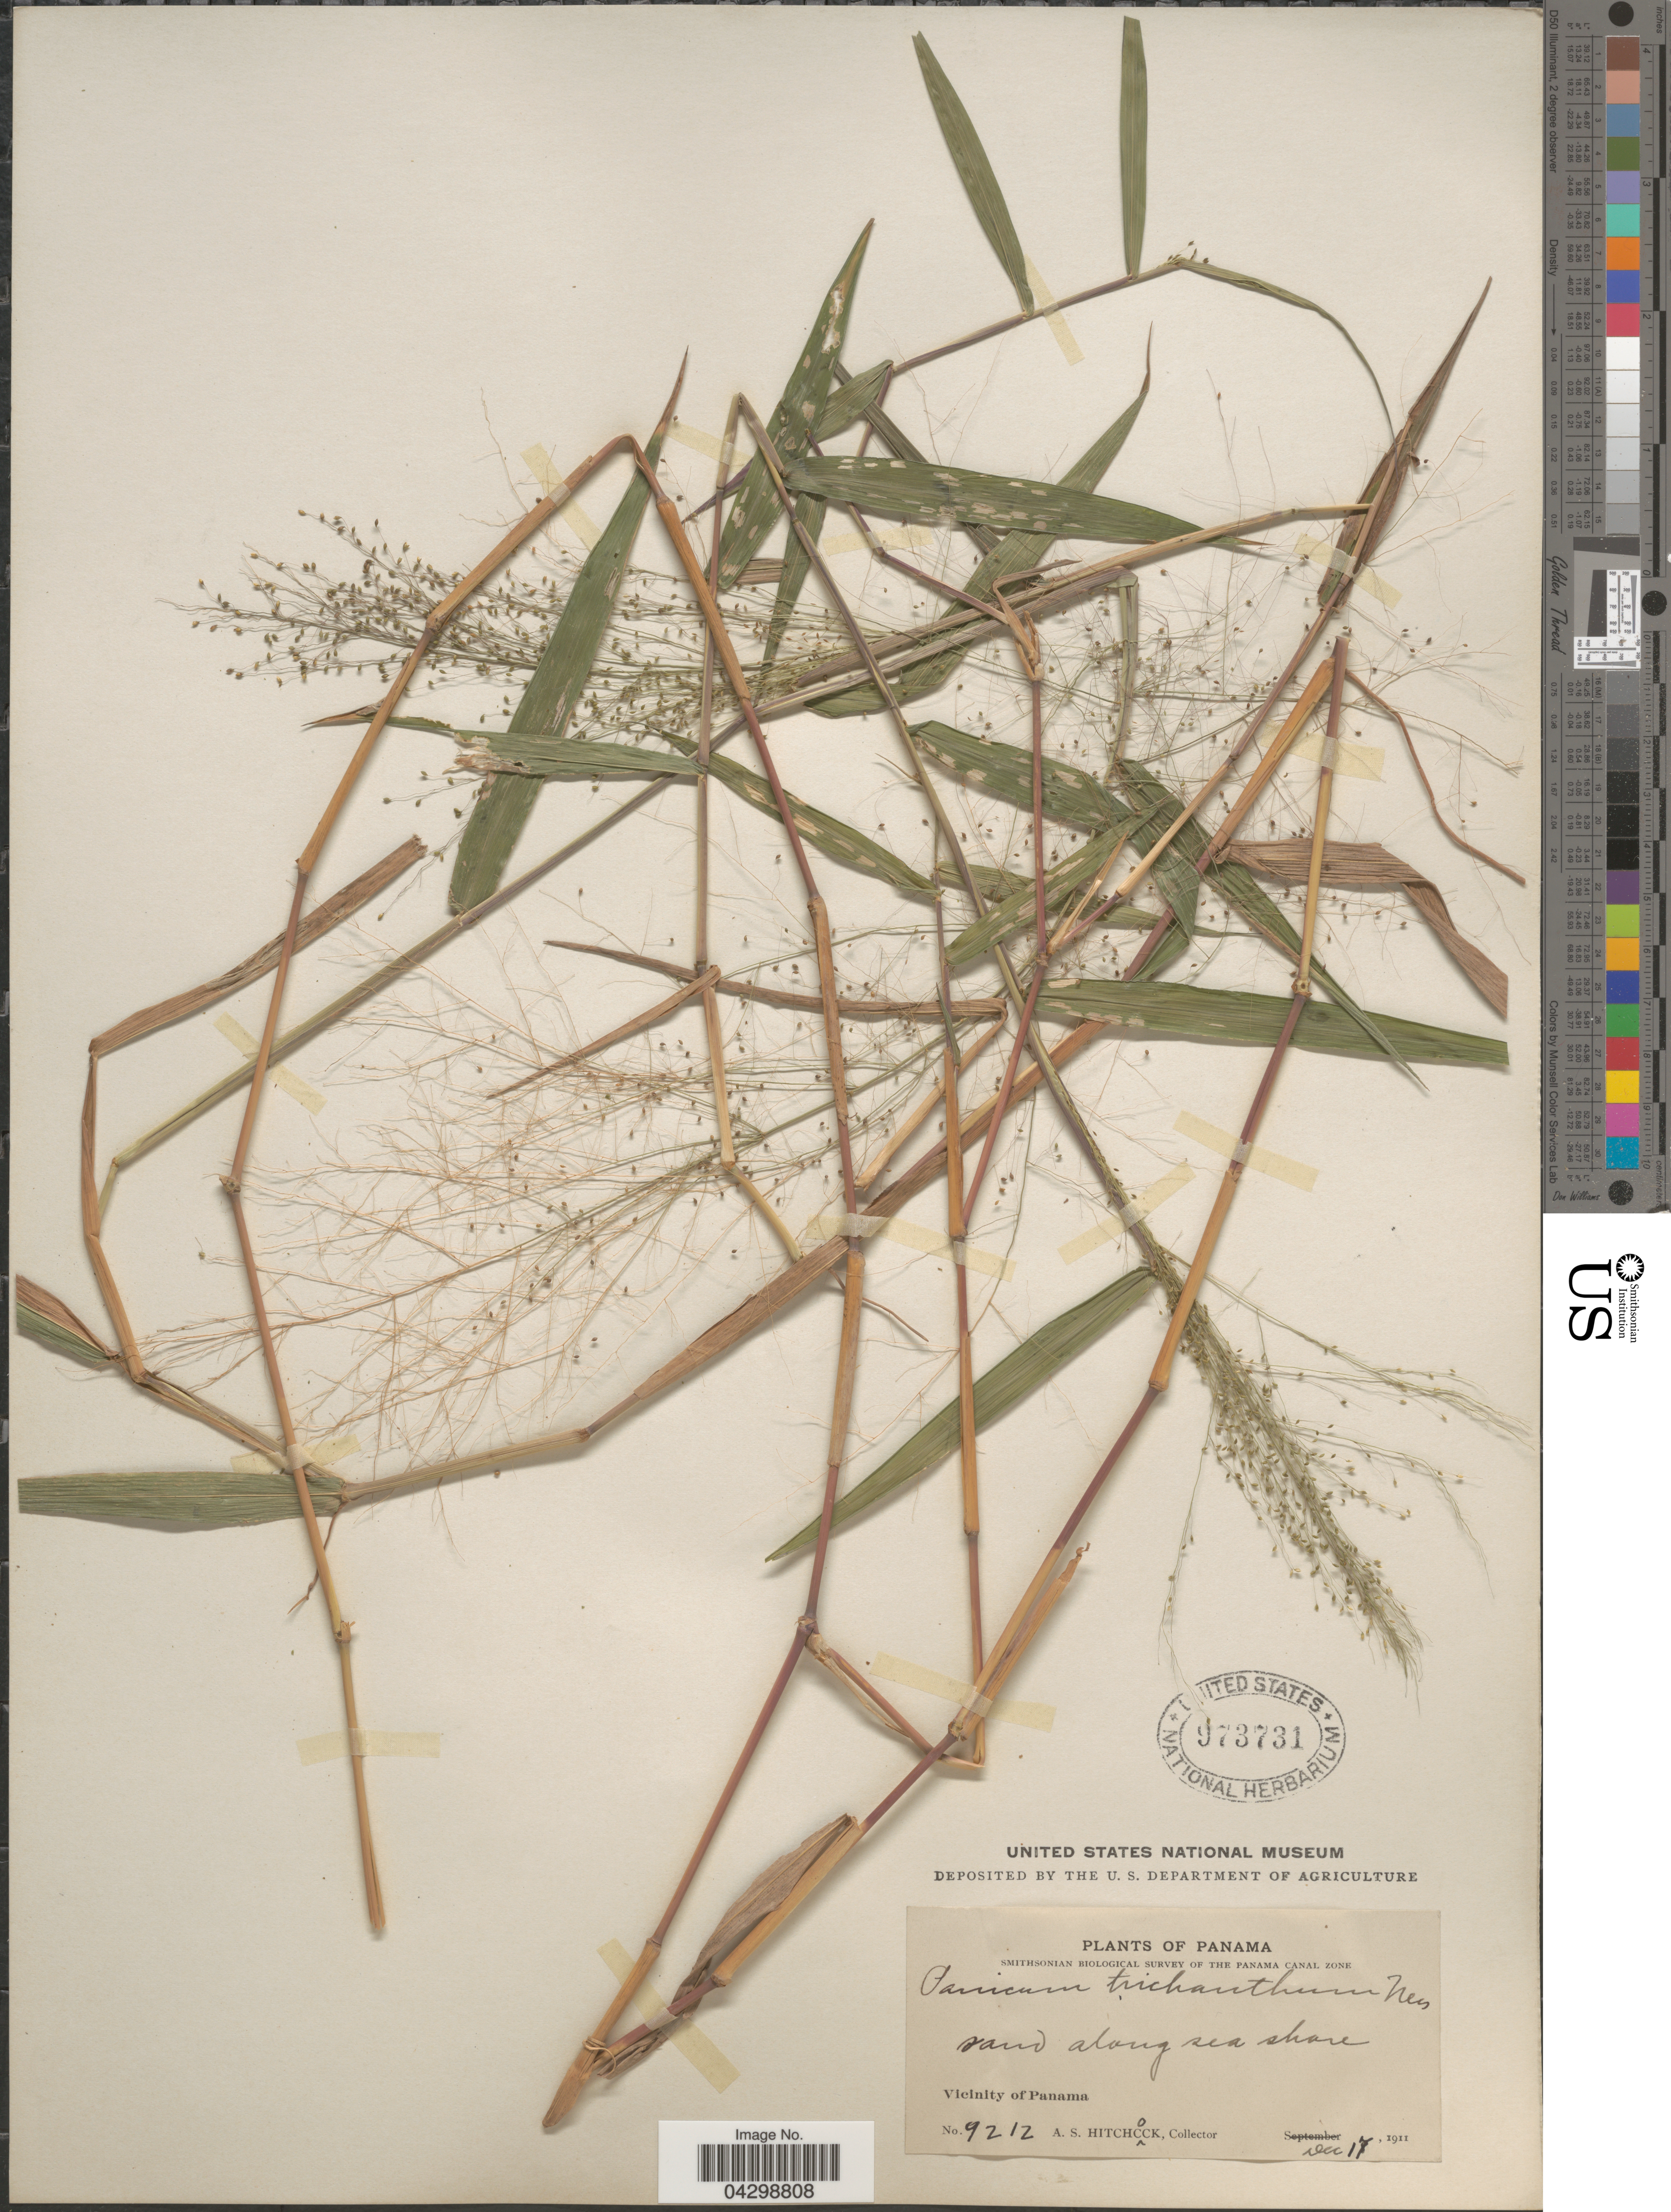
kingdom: Plantae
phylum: Tracheophyta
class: Liliopsida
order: Poales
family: Poaceae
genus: Panicum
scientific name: Panicum trichanthum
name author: Nees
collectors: A. S. Hitchcock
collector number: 9212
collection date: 1911-12-17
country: Panama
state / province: Panamá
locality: Smithsonian Biological Survey of the Panama Canal Zone. Vicinity of Panama.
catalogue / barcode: US 973731